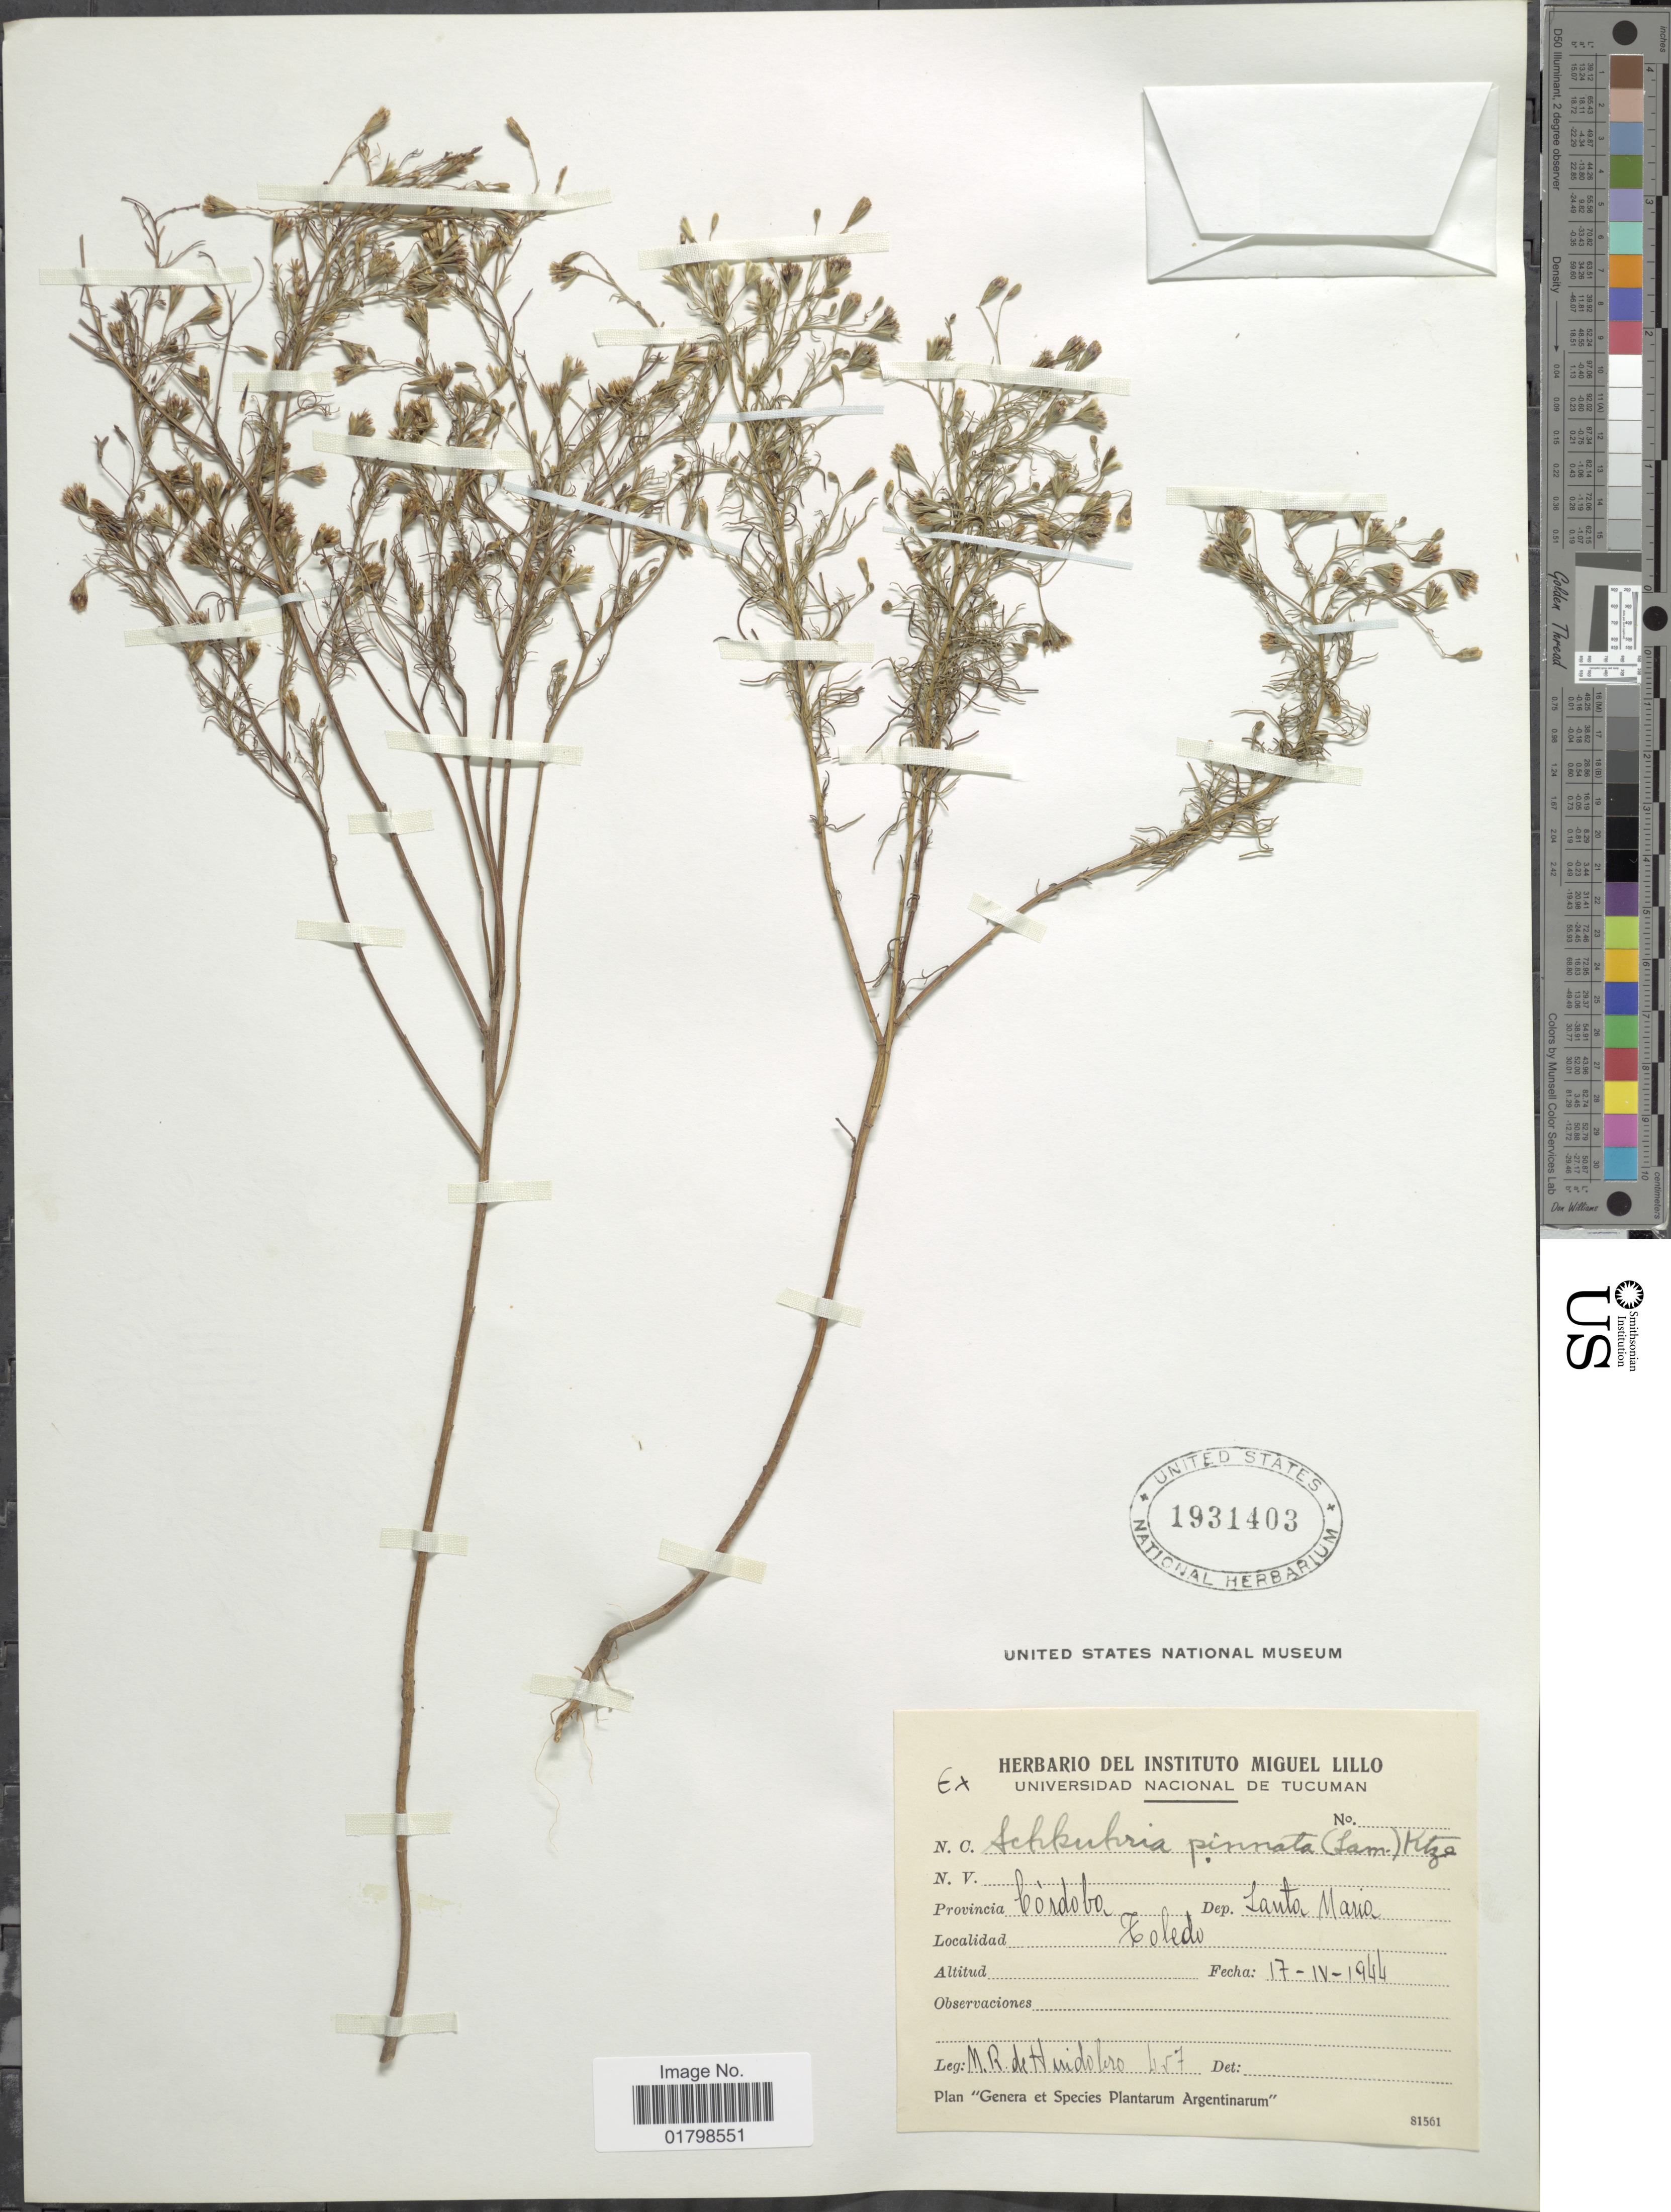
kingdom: Plantae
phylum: Tracheophyta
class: Magnoliopsida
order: Asterales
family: Asteraceae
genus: Schkuhria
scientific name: Schkuhria pinnata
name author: (Lam.) Kuntze ex Thell.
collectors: M. Ruiz Huidobro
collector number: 657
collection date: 1944-04-17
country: Colombia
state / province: Córdoba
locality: Dep. Santa Maria, Toledo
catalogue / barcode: US 1931403